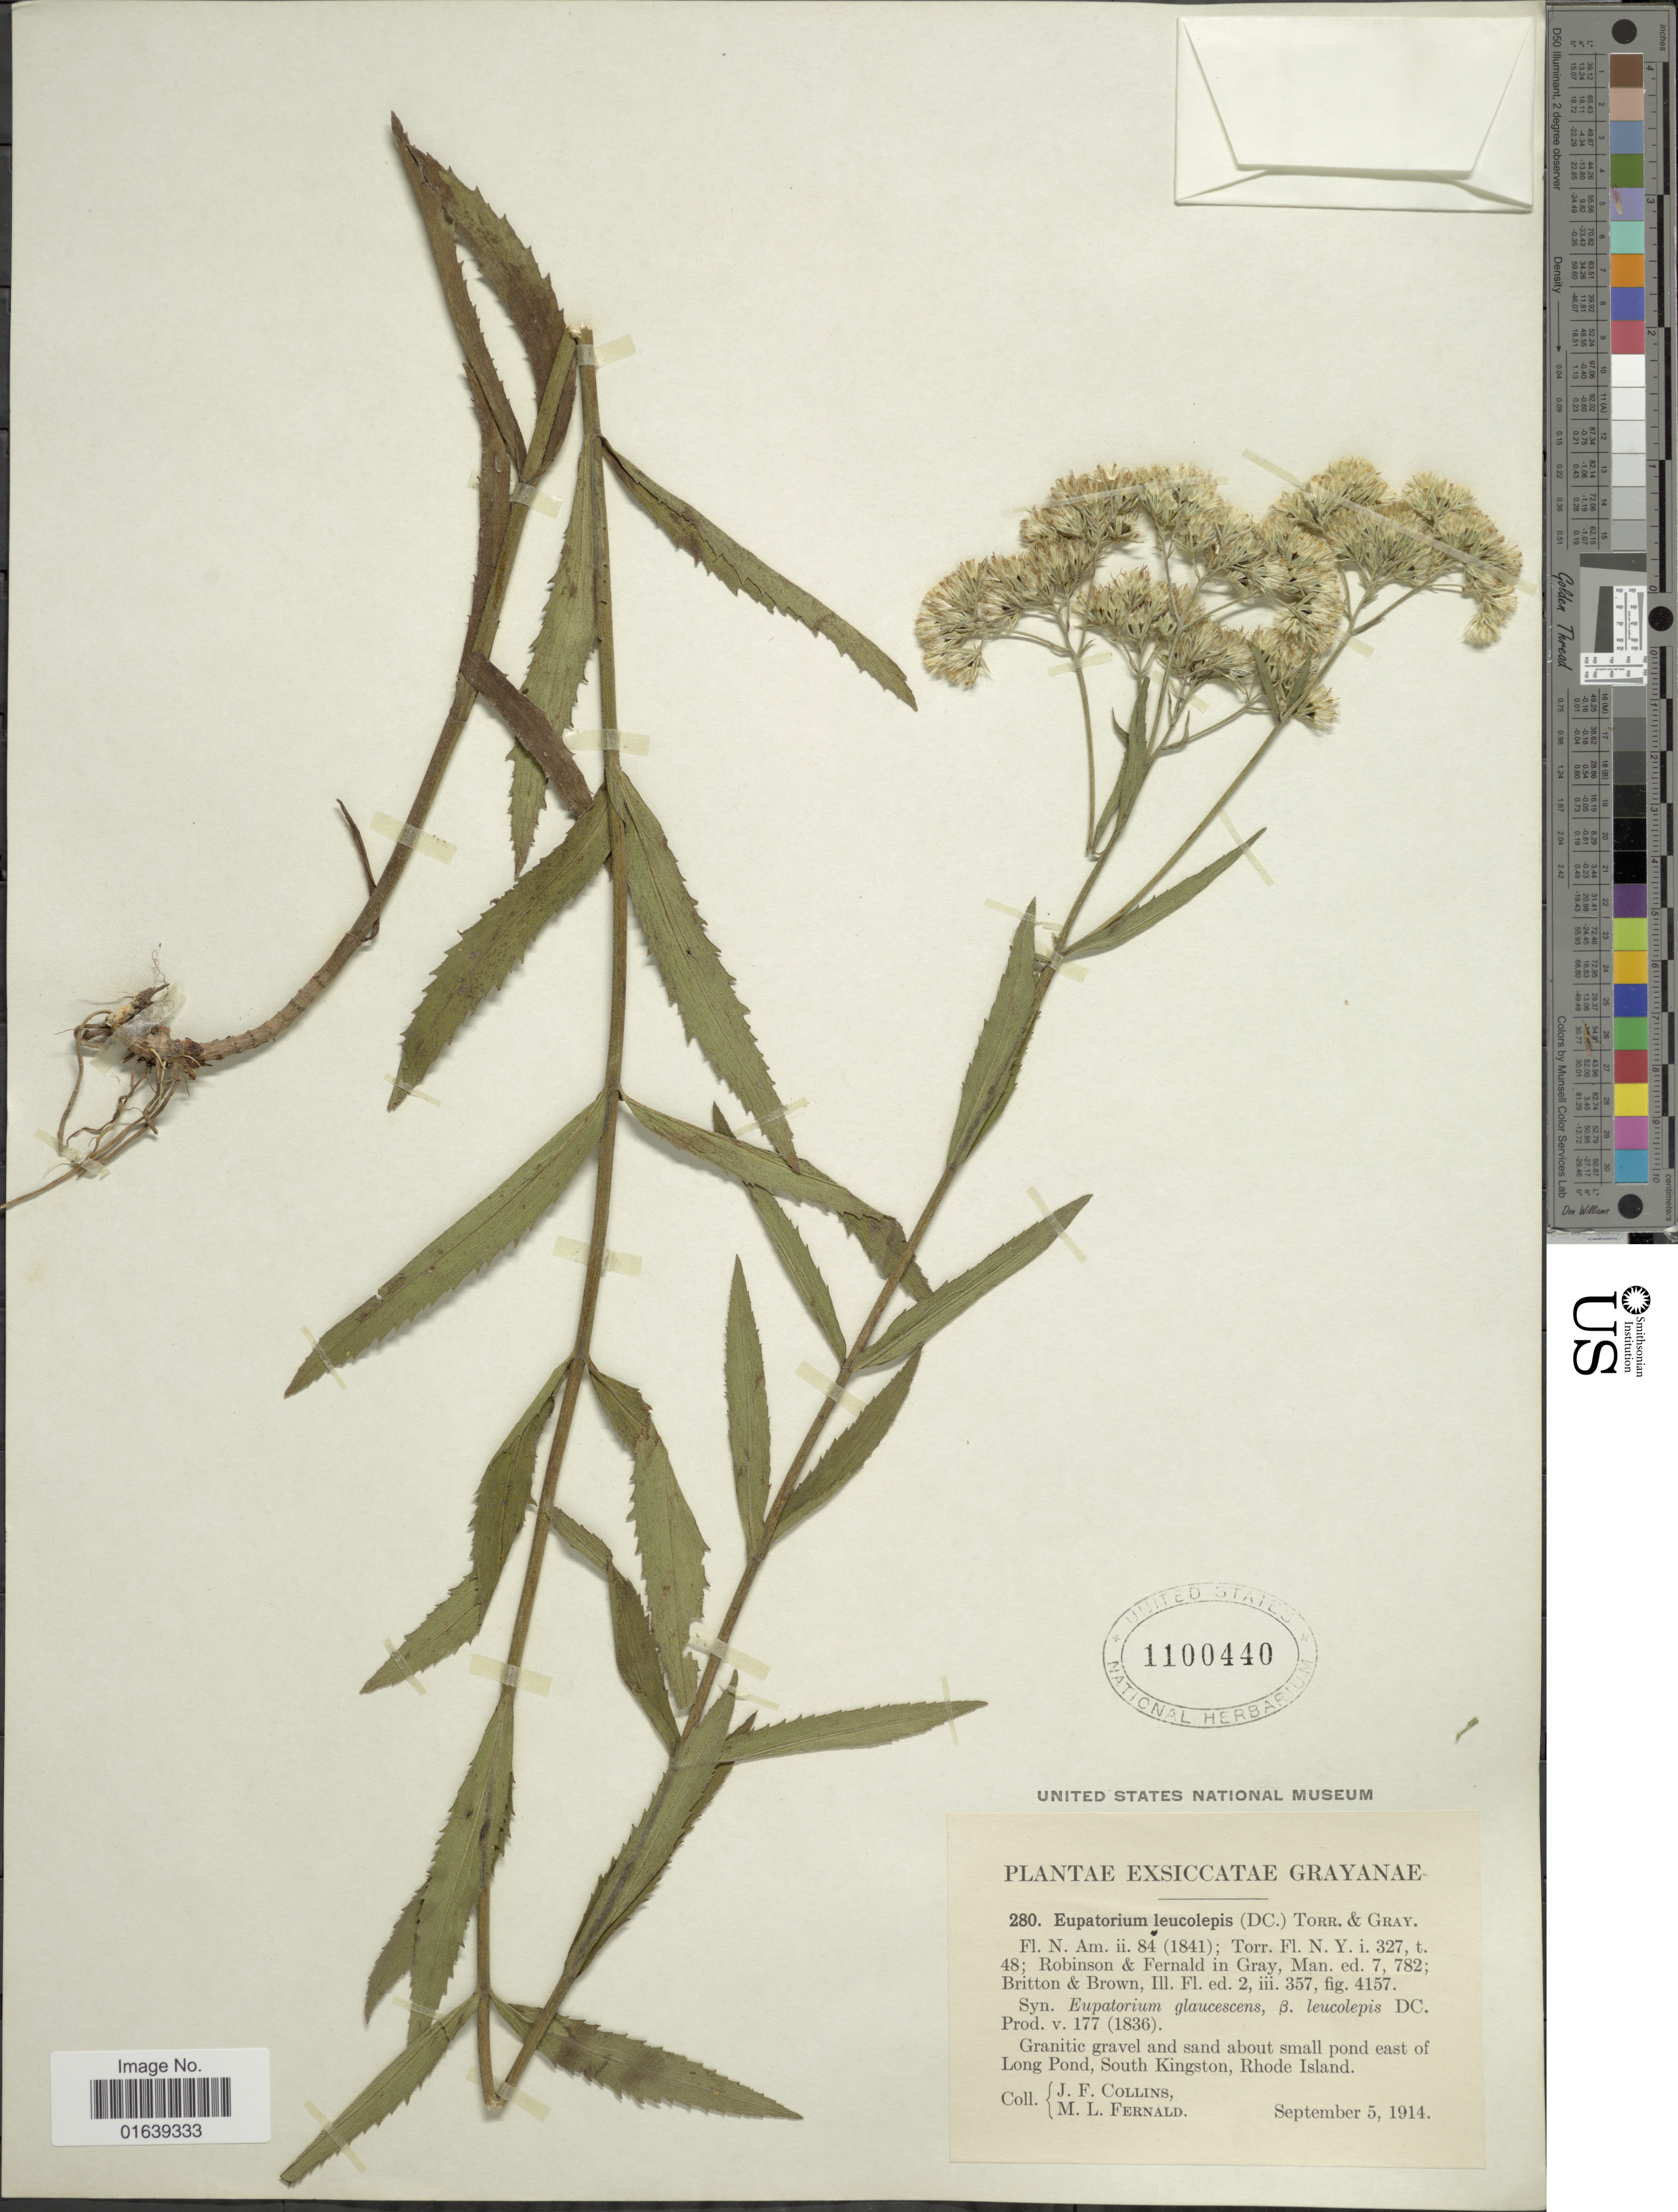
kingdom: Plantae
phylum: Tracheophyta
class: Magnoliopsida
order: Asterales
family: Asteraceae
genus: Eupatorium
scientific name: Eupatorium leucolepis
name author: (DC.) Torr. & A. Gray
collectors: J. Collins & M. L. Fernald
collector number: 280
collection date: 1914-09-05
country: United States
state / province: Rhode Island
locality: Small pond east of Long Pond, South Kingston, Rhode Island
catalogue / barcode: US 1100440